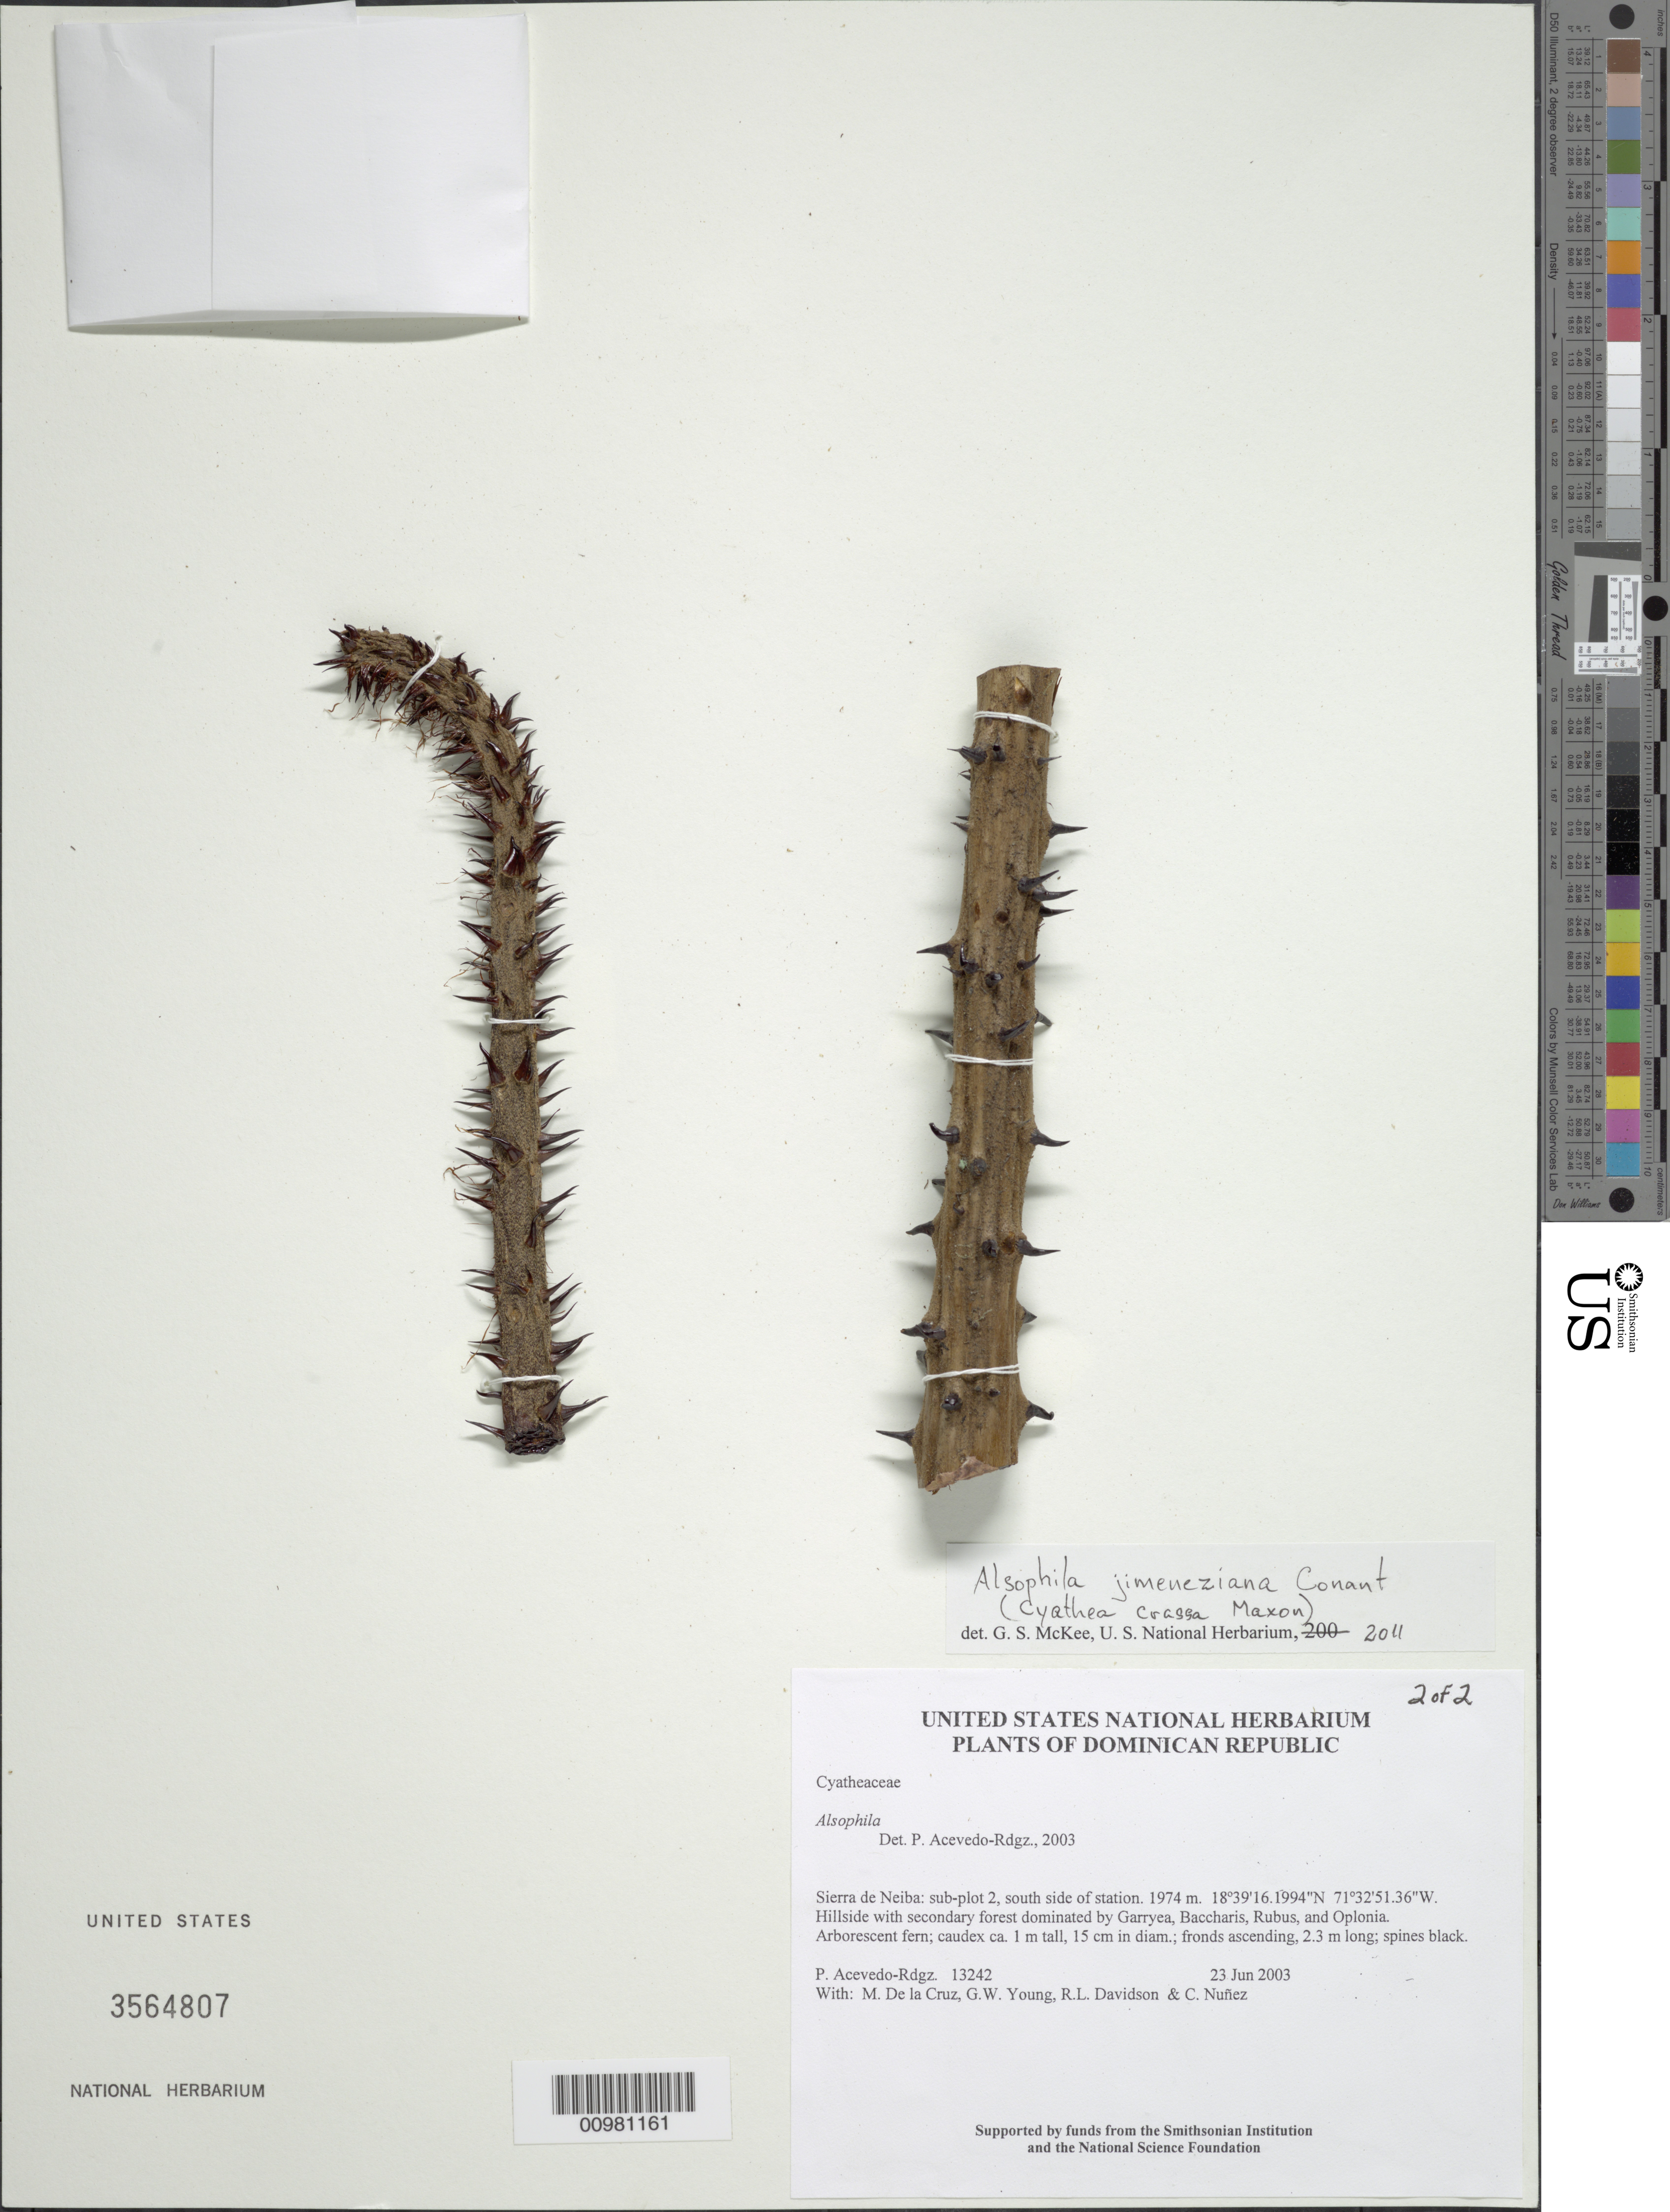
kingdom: Plantae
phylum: Tracheophyta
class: Polypodiopsida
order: Cyatheales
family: Cyatheaceae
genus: Alsophila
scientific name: Alsophila jimeneziana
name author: D.S. Conant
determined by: McKee, G. S., (US), NMNH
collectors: P. Acevedo-Rodr., M. de la Cruz, J. Rawlins, G. Young, R. Davidson & C. Nunez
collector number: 13242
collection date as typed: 23 Jun 2003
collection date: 2003-06-23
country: Dominican Republic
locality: Sierra de Neiba: sub-plot 2, south side of station.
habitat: Hillside with secondary forest dominated by Garryea, Baccharis, Rubus, and Oplonia.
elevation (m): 1974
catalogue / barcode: US 3564807